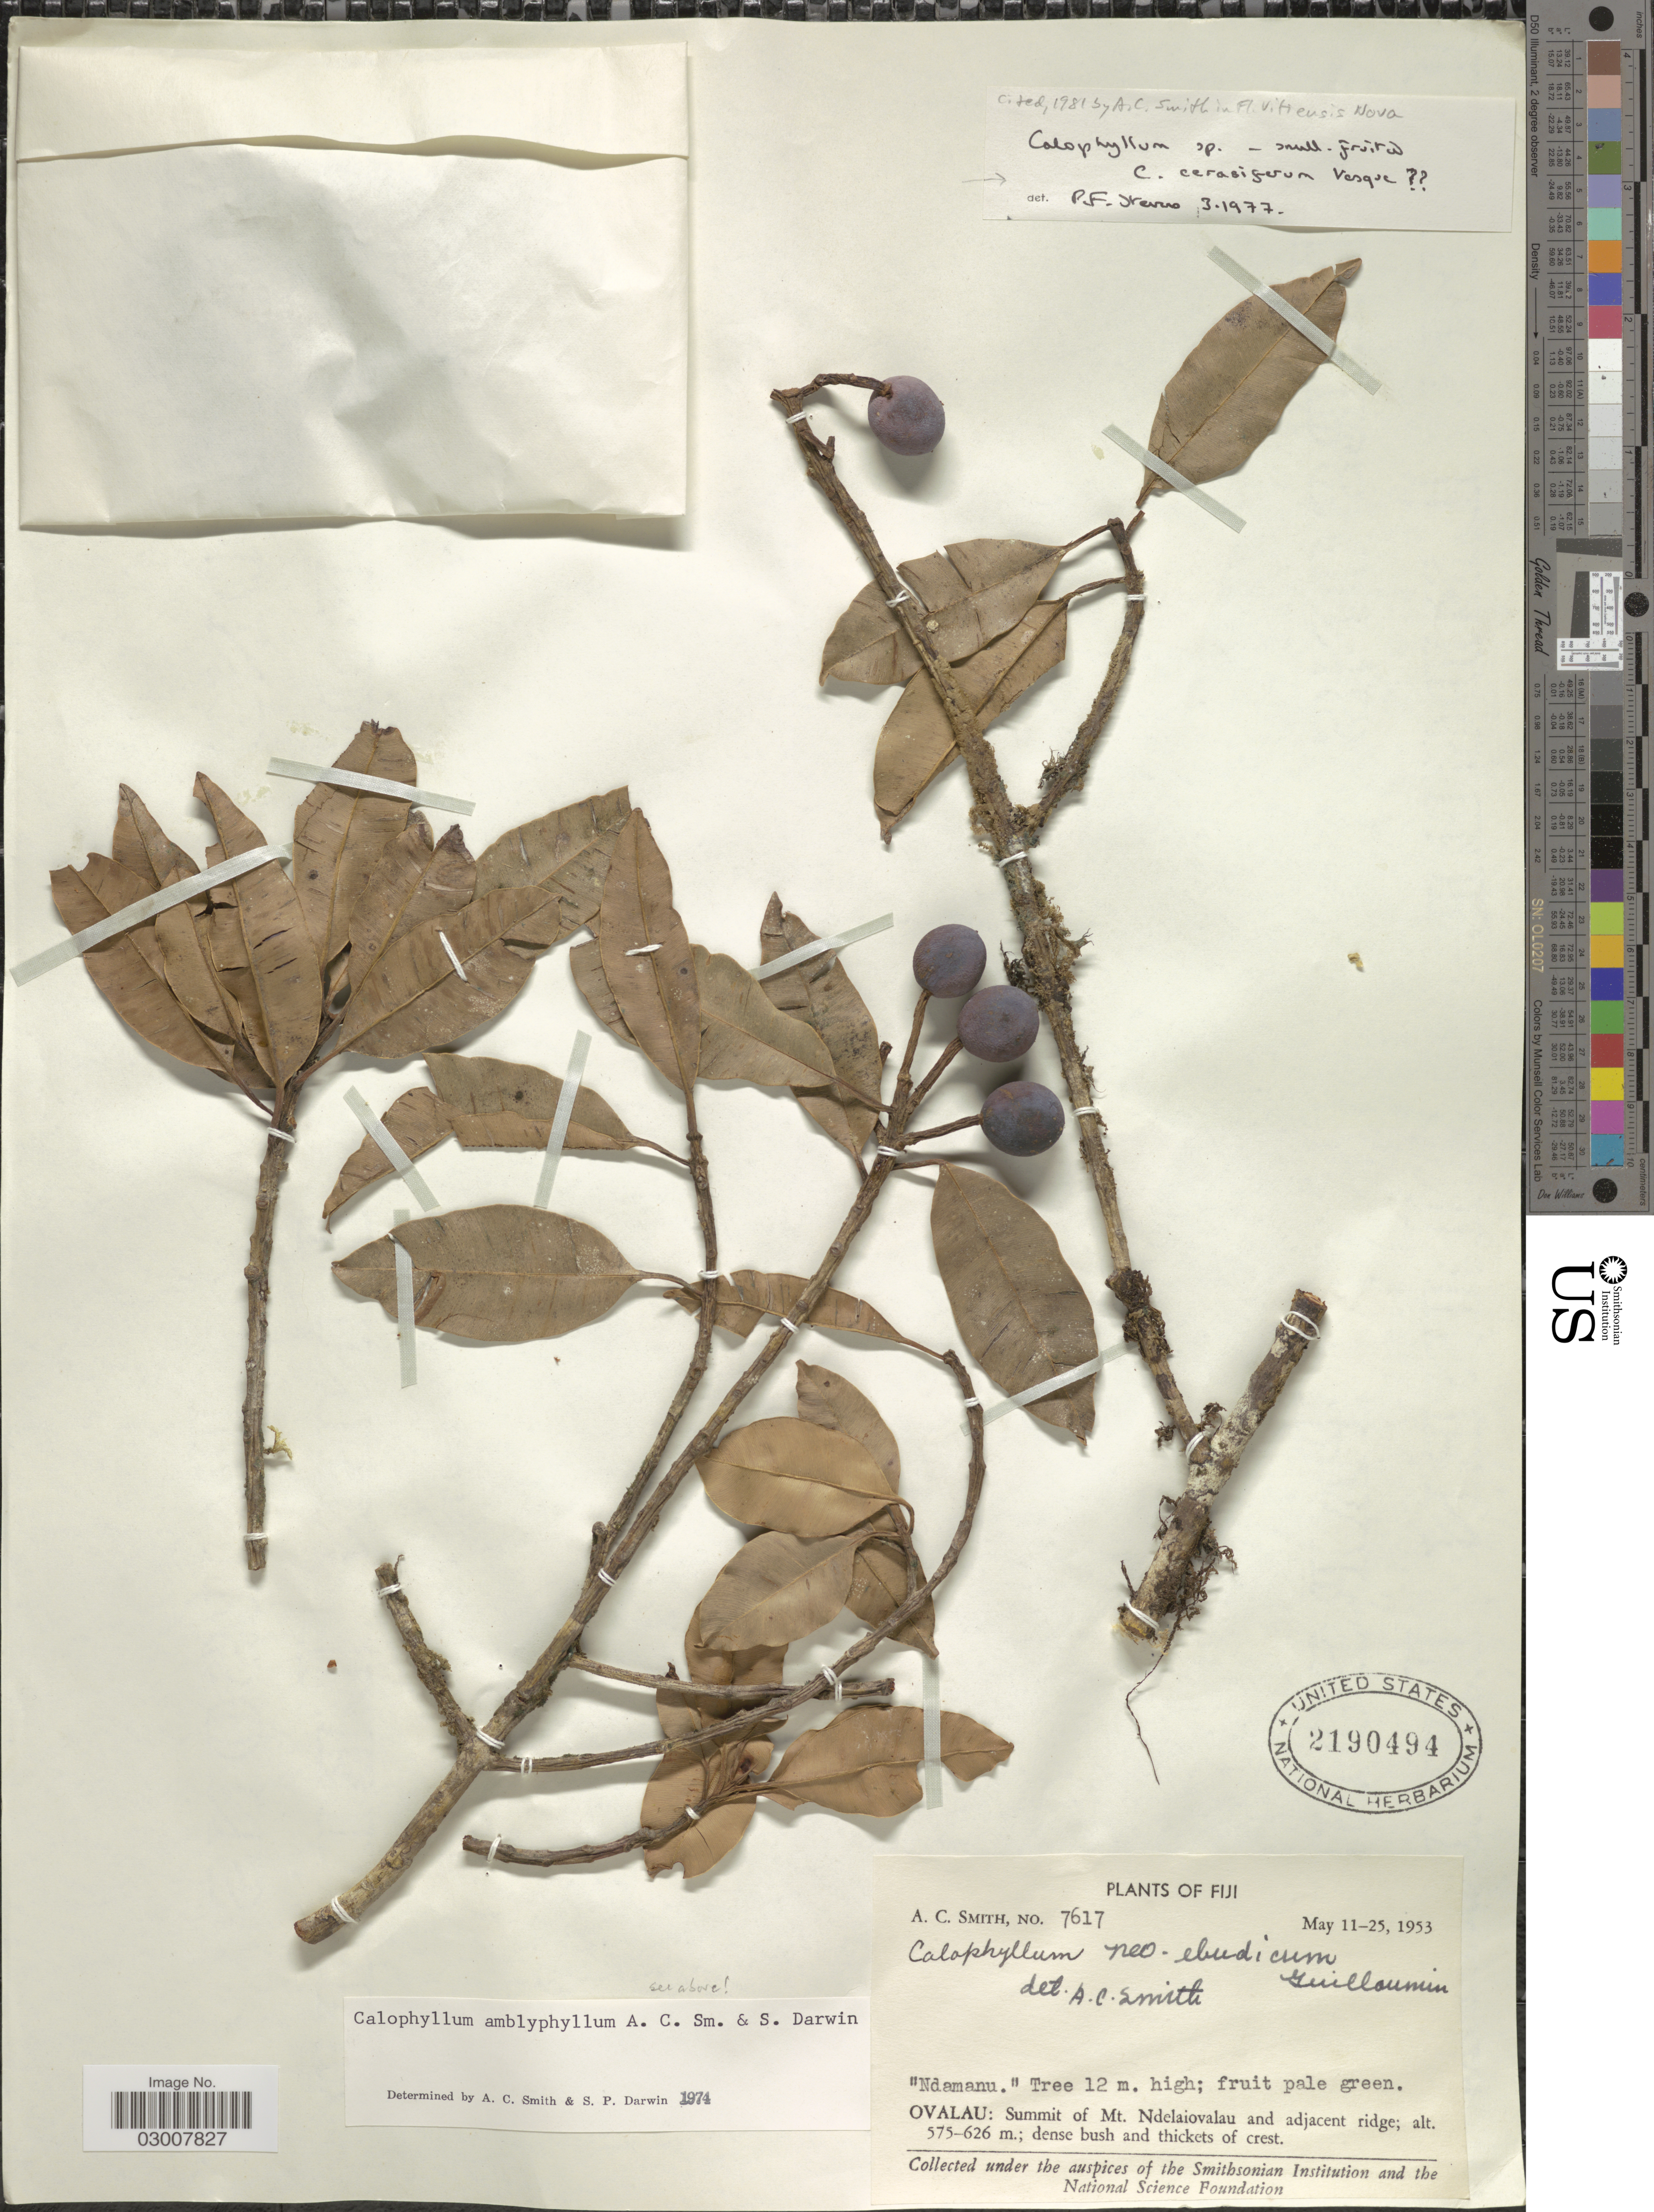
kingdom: Plantae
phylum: Tracheophyta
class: Magnoliopsida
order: Malpighiales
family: Calophyllaceae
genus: Calophyllum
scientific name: Calophyllum cerasiferum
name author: Vesque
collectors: A. C. Smith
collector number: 7617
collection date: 1953-05-11/1953-05-25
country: Fiji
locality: Ovalau: Summit of Mt. Ndelaiovalau and adjacent ridge.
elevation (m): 575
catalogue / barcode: US 2190494